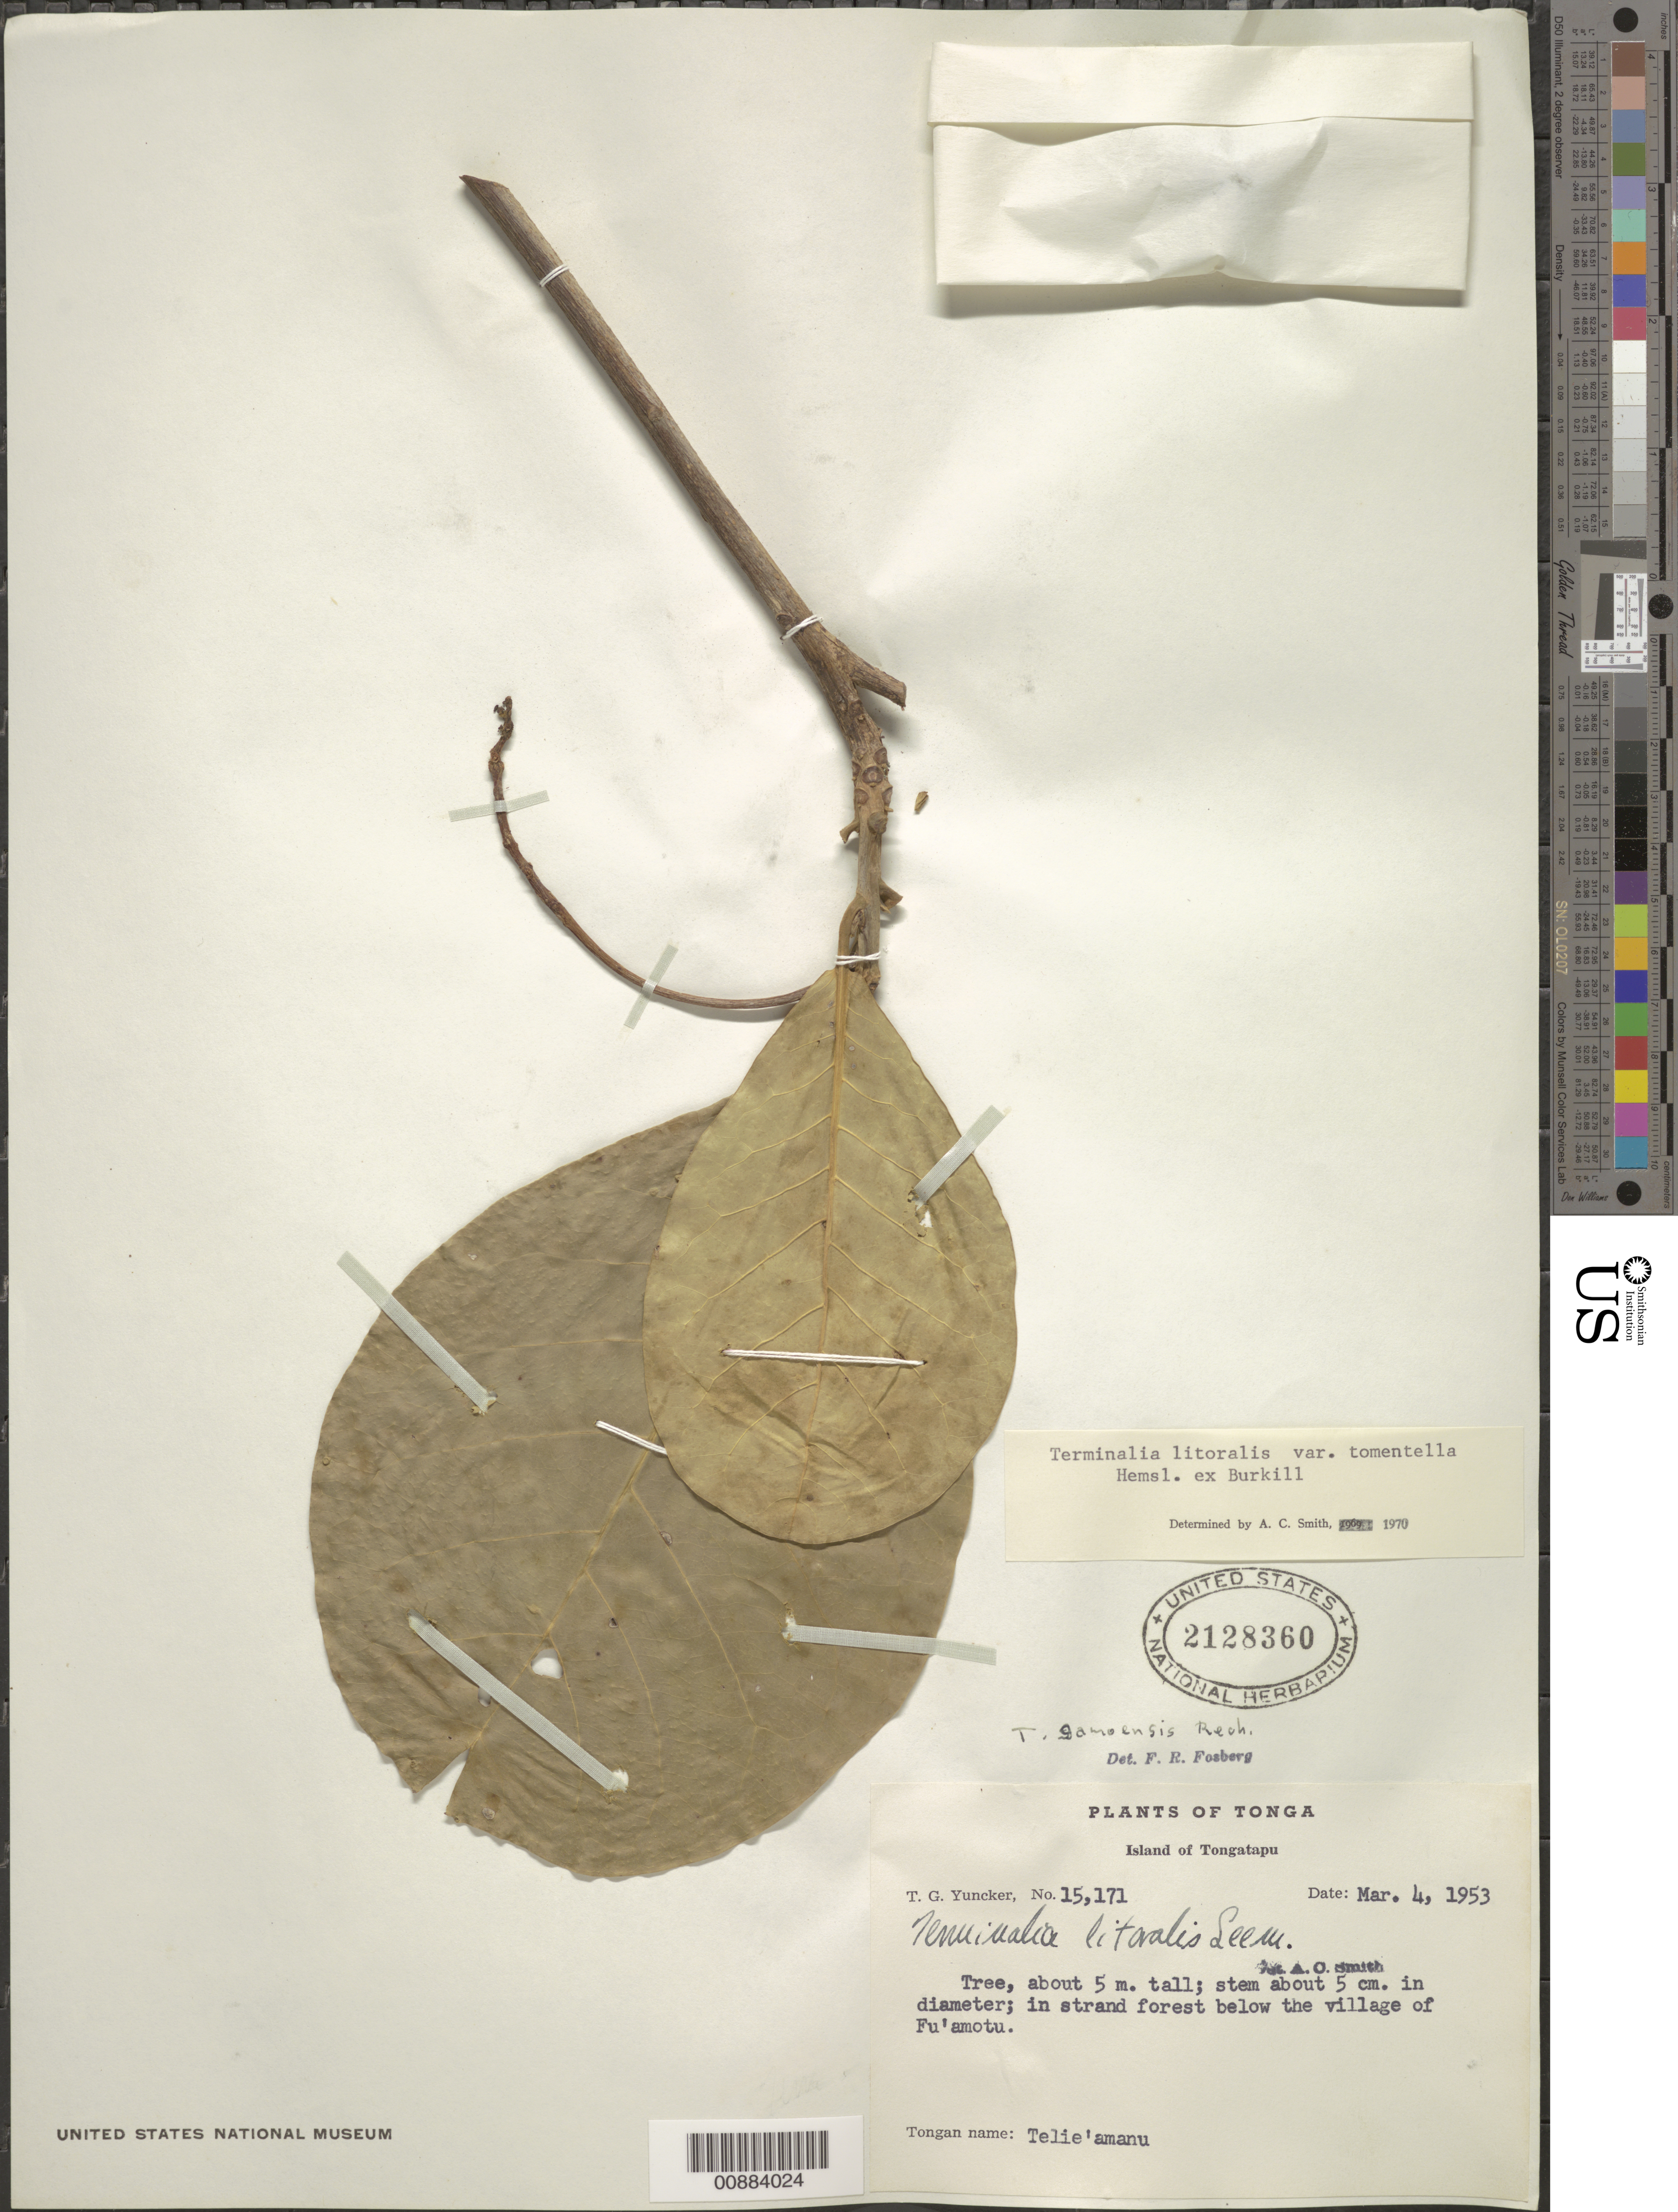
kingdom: Plantae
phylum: Tracheophyta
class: Magnoliopsida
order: Myrtales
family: Combretaceae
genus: Terminalia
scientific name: Terminalia litoralis var. tomentella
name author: Hemsl. ex Burkill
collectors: T. G. Yuncker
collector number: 15171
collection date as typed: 04 Mar 1953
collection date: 1953-03-04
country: Tonga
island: Tongatapu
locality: in strand forest below the village of Fu'amotu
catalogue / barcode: US 2128360